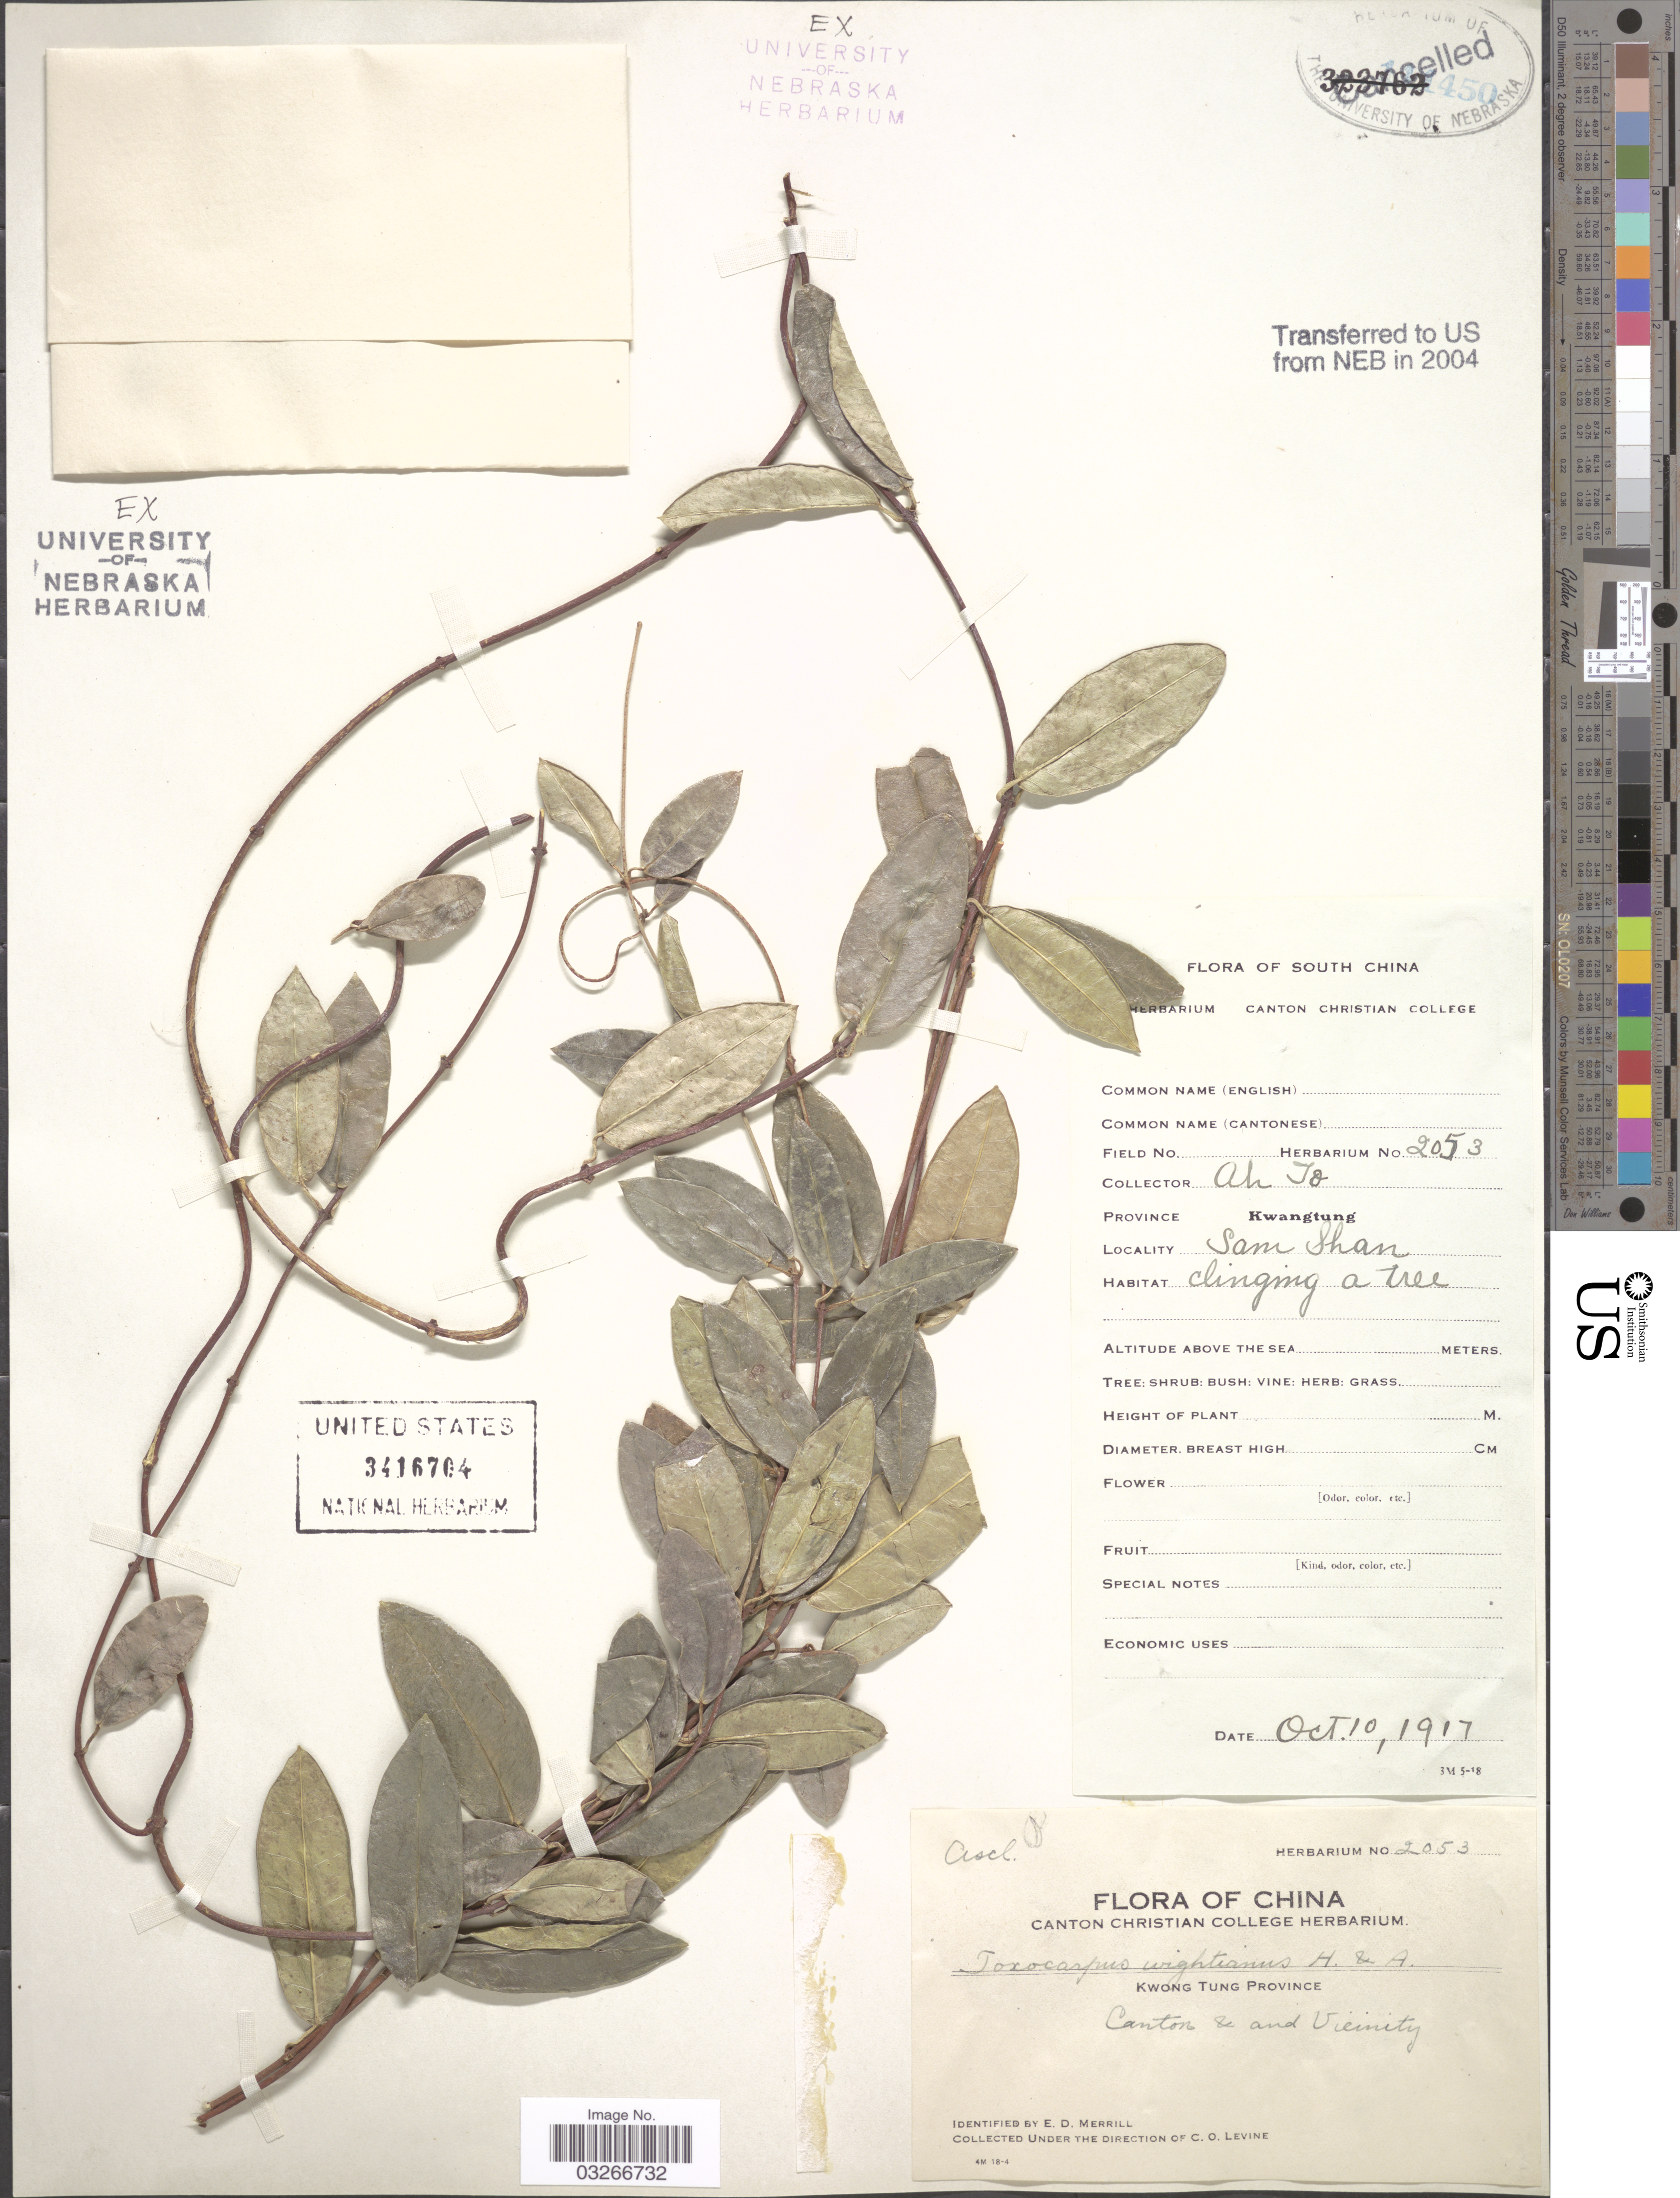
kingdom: Plantae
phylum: Tracheophyta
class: Magnoliopsida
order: Gentianales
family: Apocynaceae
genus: Toxocarpus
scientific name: Toxocarpus wightianus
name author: Hook. & Arn.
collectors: Ah To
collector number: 2053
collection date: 1917-10-10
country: China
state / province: Guangdong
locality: South China, Province Kwangtung, Sam Shan, Kwong Tung Province, Canton Te [interpreted] and Vicinity.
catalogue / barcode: US 3416704